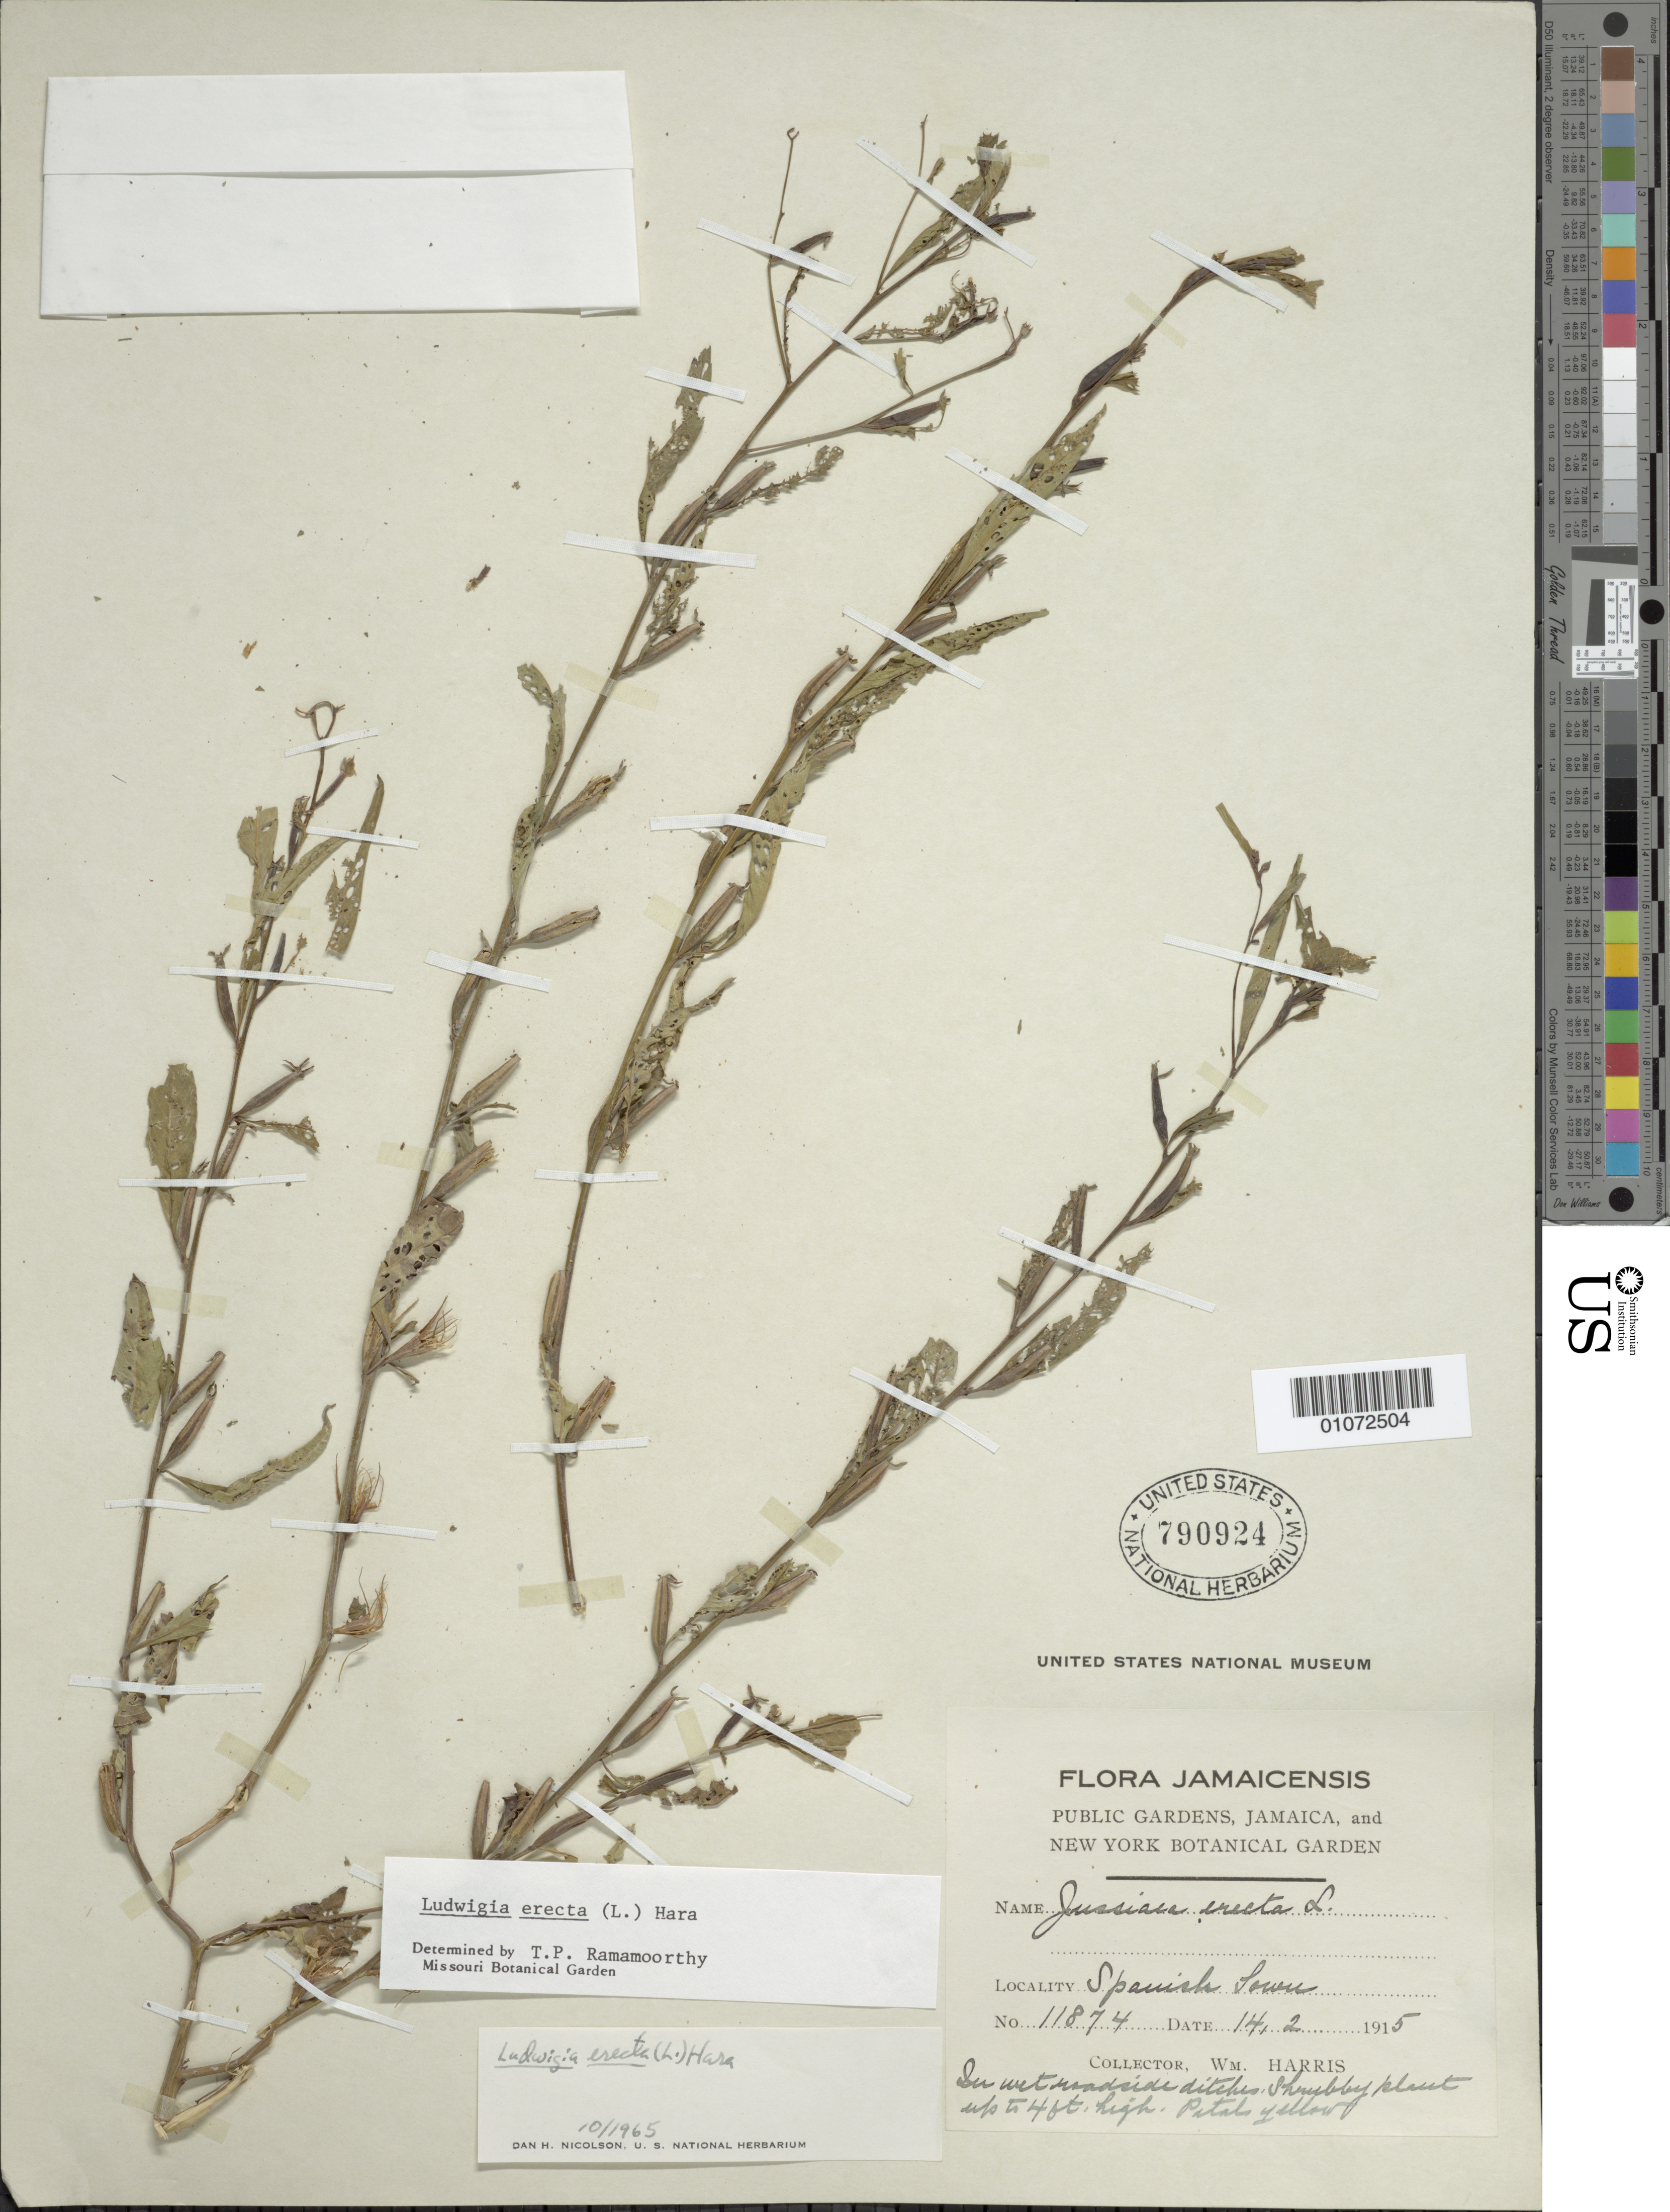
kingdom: Plantae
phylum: Tracheophyta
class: Magnoliopsida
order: Myrtales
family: Onagraceae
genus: Ludwigia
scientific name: Ludwigia erecta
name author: (L.) H. Hara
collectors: W. Harris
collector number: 11874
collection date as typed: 14 Feb 1915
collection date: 1915-02-14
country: Jamaica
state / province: Saint Catherine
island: Jamaica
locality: In wet roadside ditches.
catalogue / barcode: US 790924